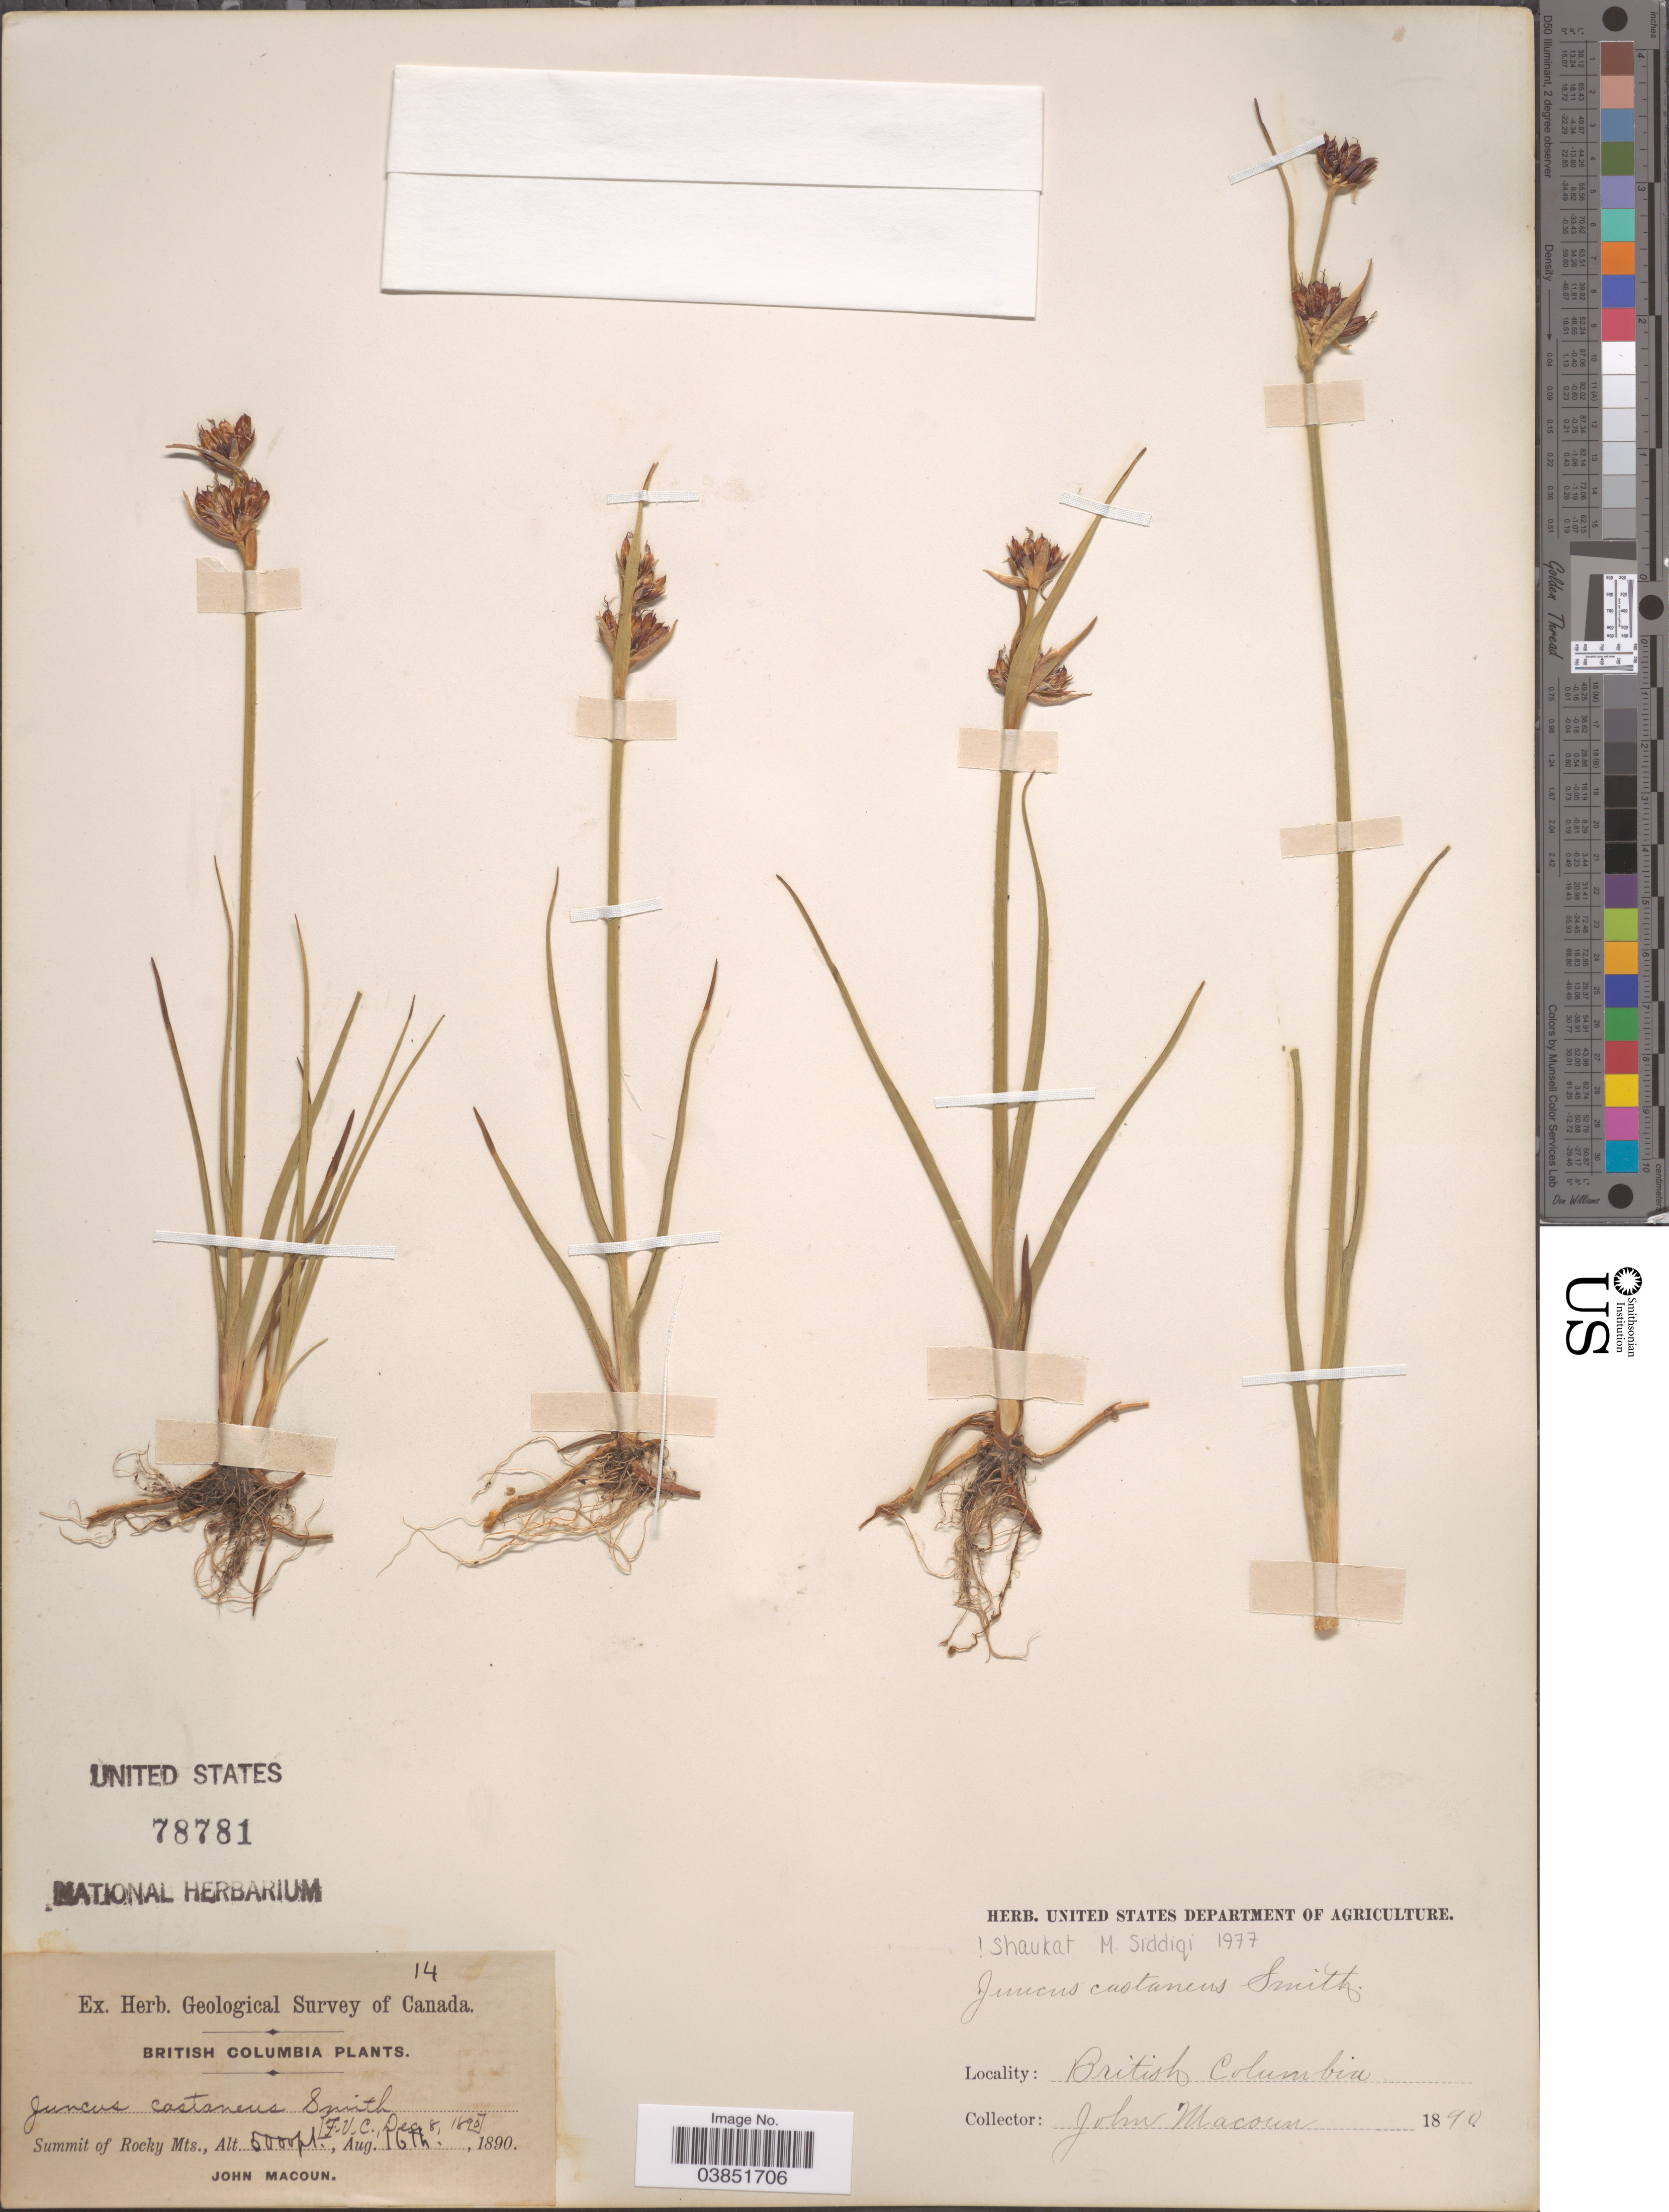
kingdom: Plantae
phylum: Tracheophyta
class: Liliopsida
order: Poales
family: Juncaceae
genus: Juncus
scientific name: Juncus castaneus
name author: Sm.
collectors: J. Macoun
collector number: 14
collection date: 1890-08-16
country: Canada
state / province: British Columbia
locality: Summit of Rocky Mts.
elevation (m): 1524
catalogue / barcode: US 78781